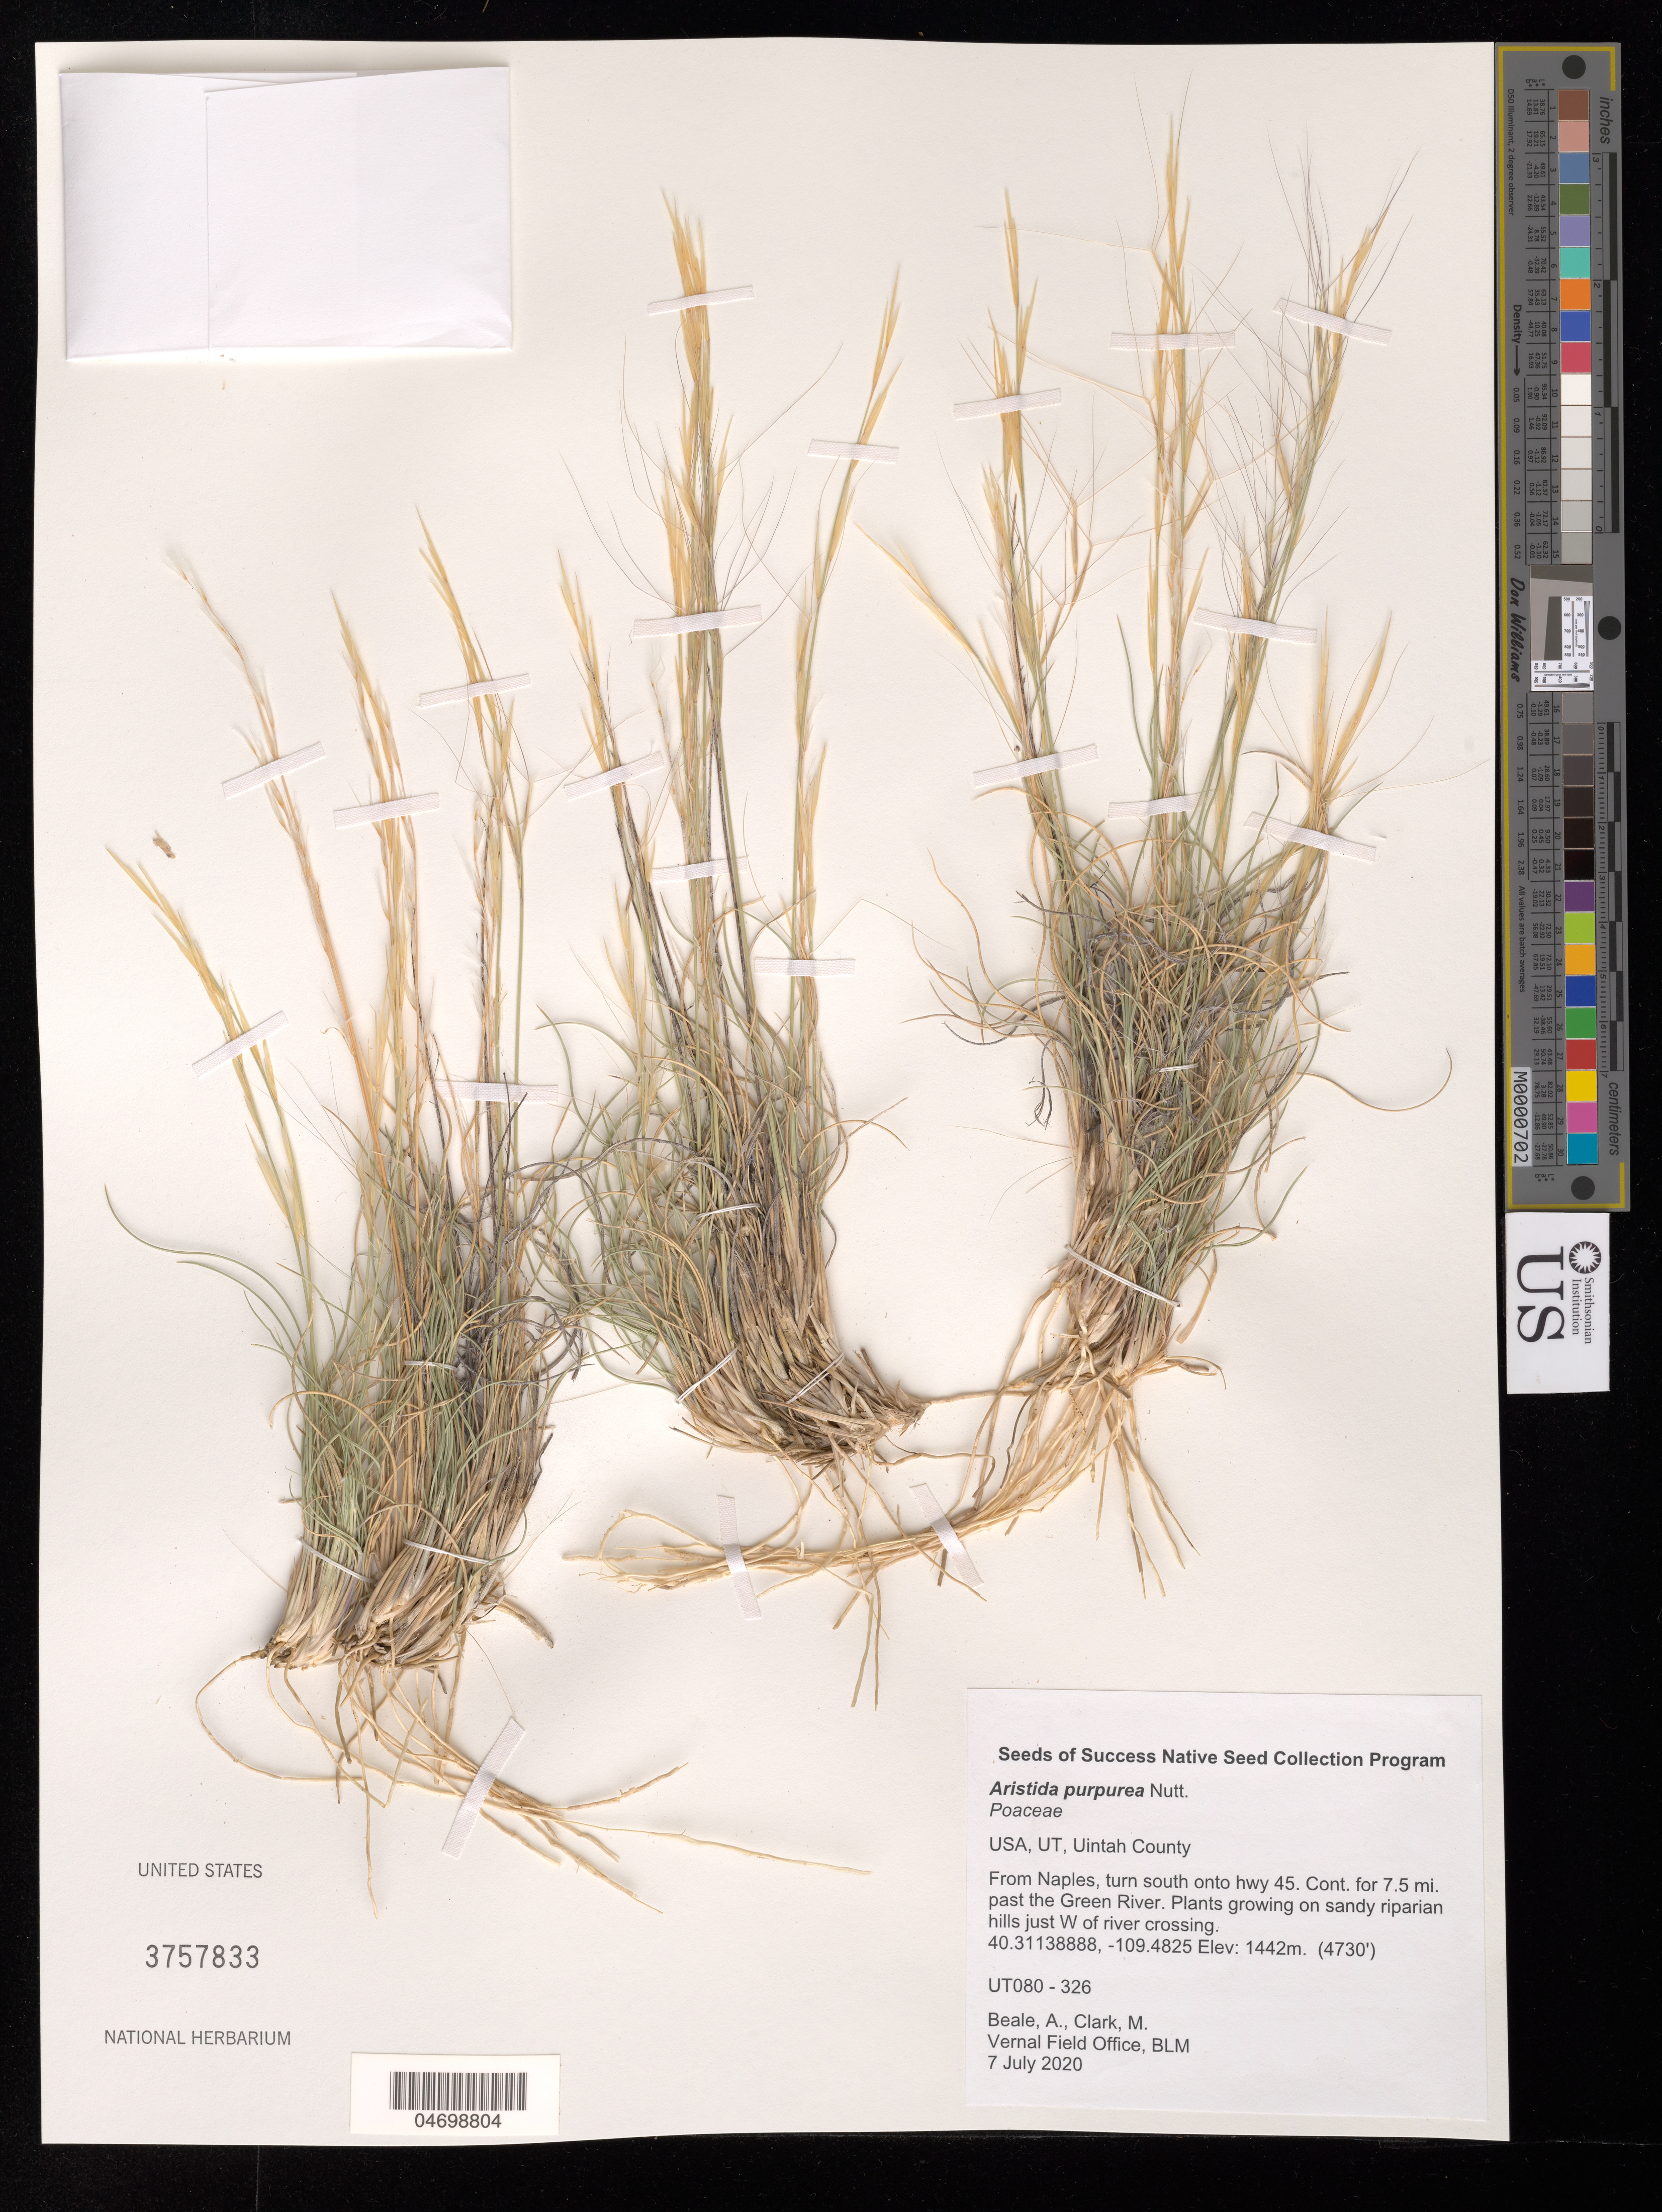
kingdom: Plantae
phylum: Tracheophyta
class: Liliopsida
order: Poales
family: Poaceae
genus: Aristida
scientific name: Aristida purpurea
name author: Nutt.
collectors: A. Beale & M. Clark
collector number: UT080-326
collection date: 2020-07-07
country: United States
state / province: Utah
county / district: Uintah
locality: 7.5 mi. past the Green River, just W of river crossing.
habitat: Sandy riparian hills.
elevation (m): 1442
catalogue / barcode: US 3757833